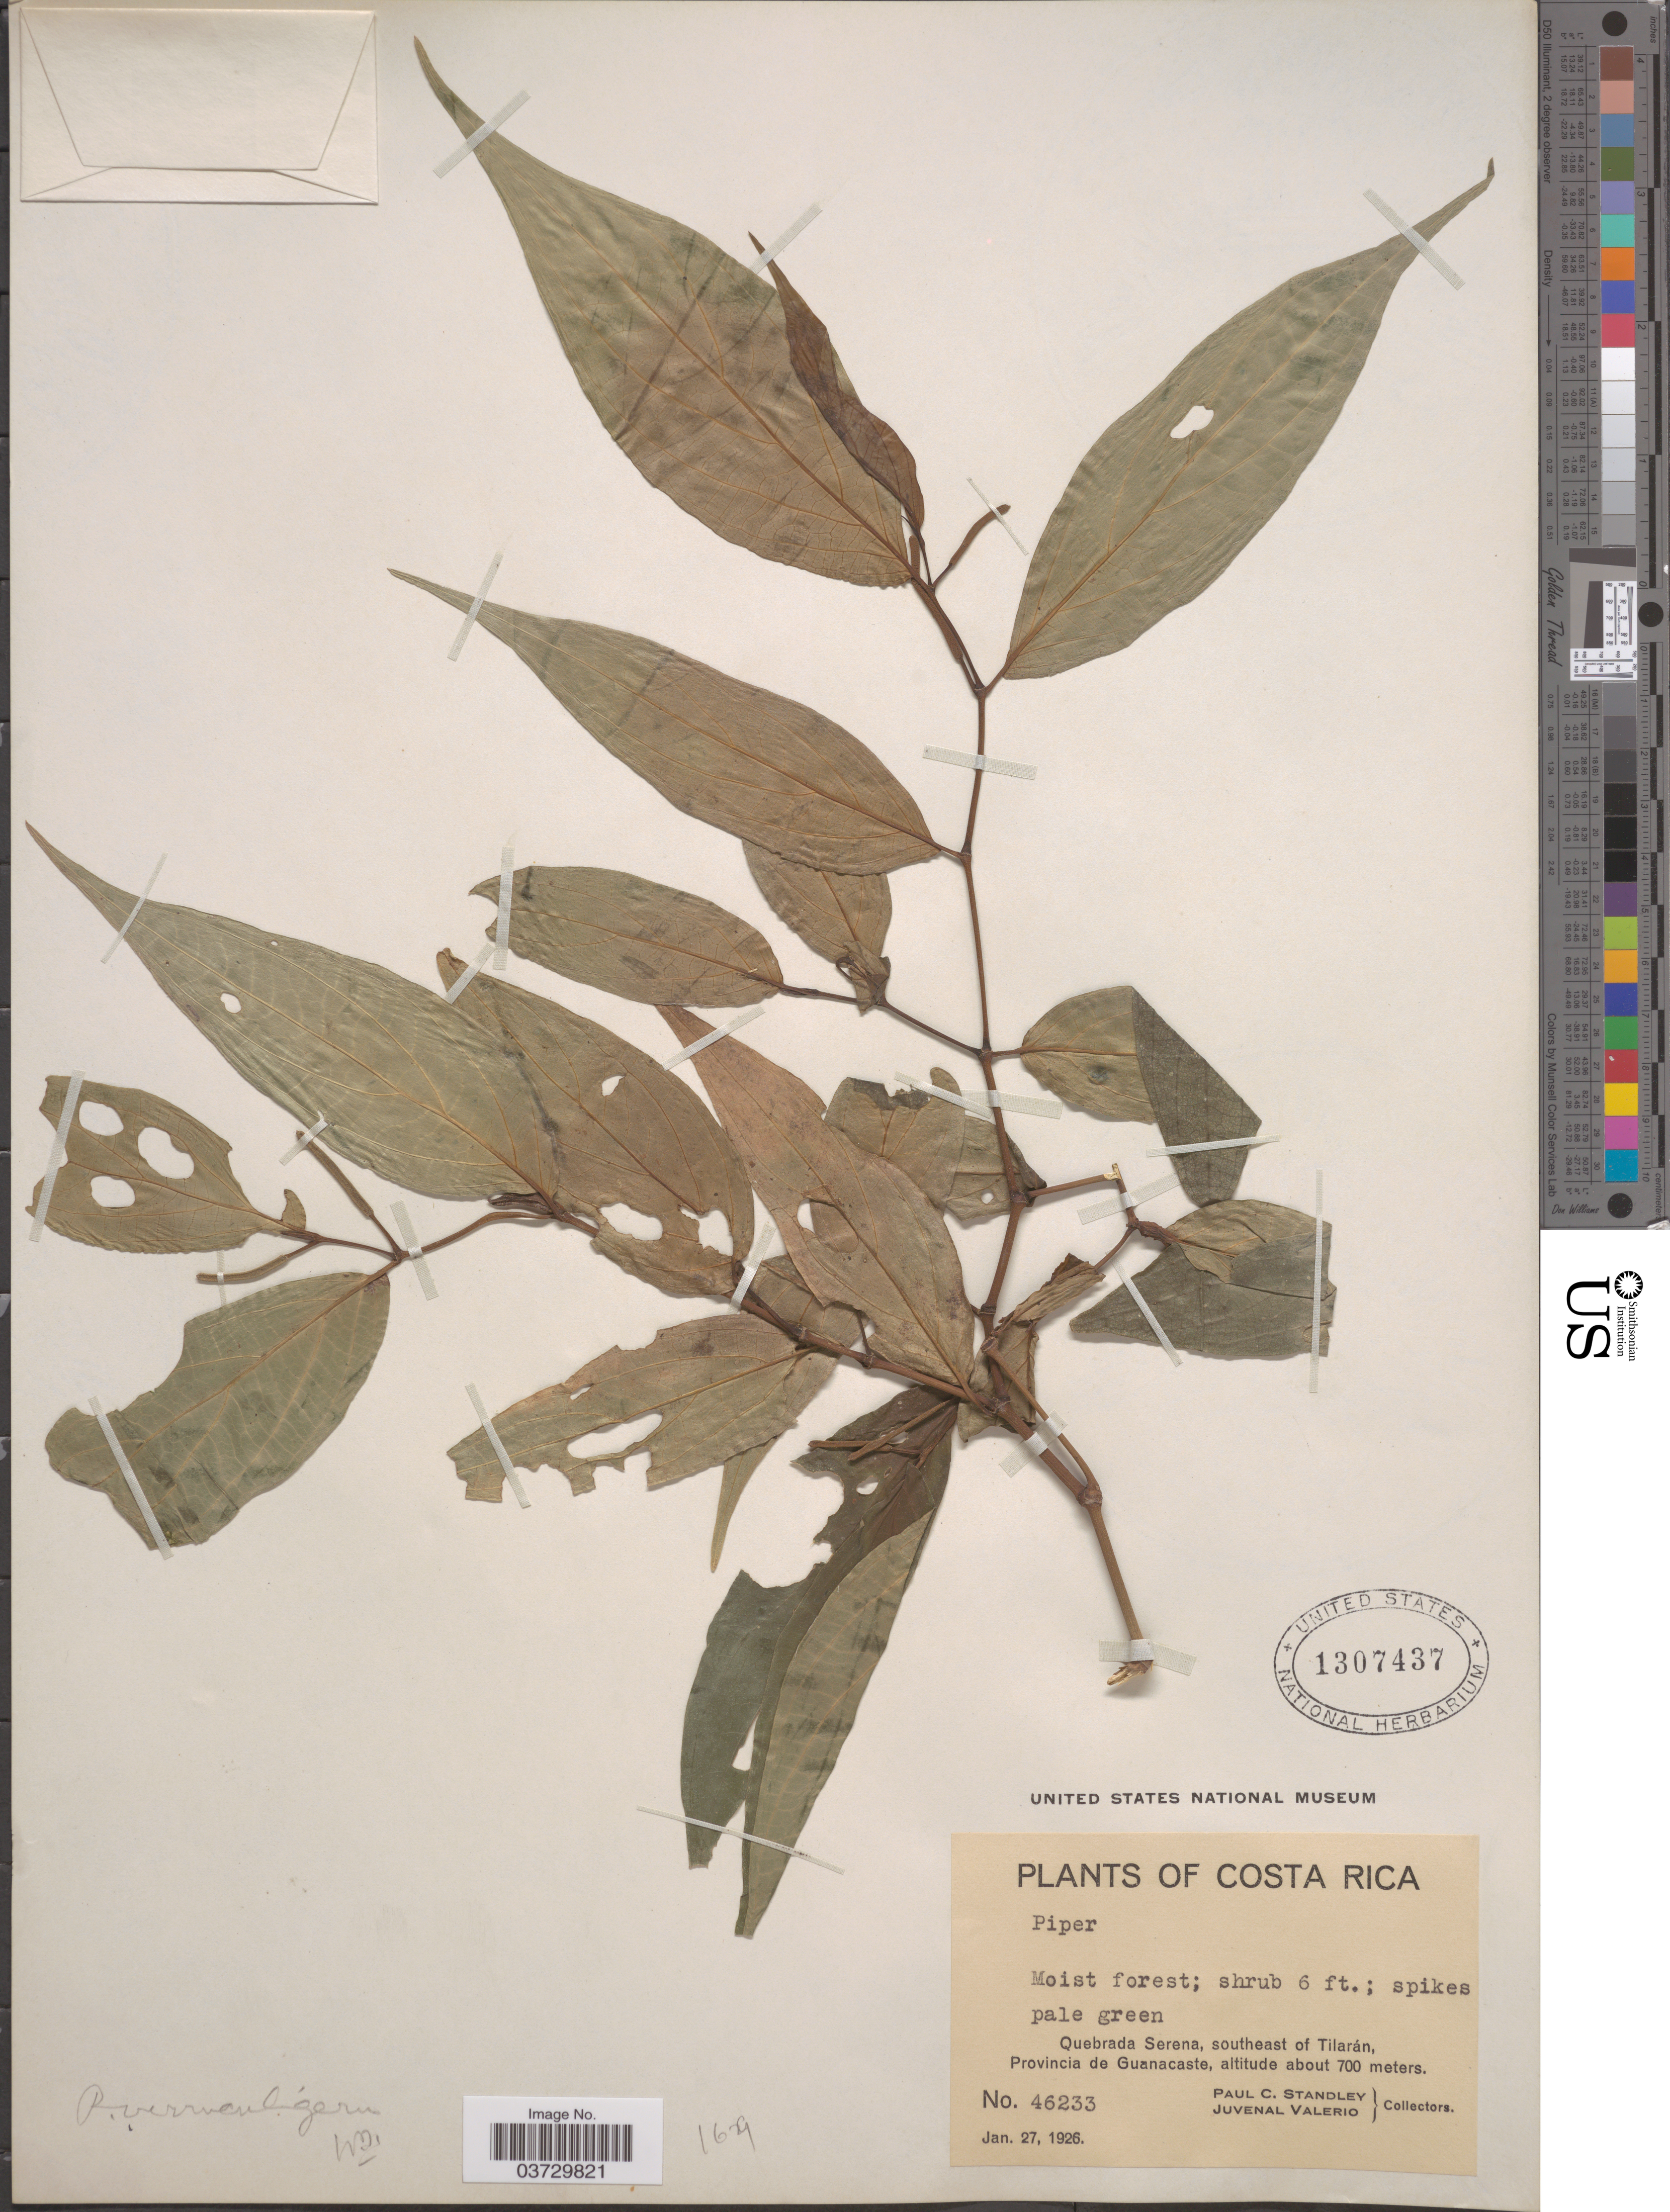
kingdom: Plantae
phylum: Tracheophyta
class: Magnoliopsida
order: Piperales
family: Piperaceae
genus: Piper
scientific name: Piper verruculigerum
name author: Trel.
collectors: P. C. Standley & J. Valerio R.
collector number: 46233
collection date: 1926-01-27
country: Costa Rica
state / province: Guanacaste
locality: Quebrada Serena, southeast of Tilarán.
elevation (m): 700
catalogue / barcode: US 1307437